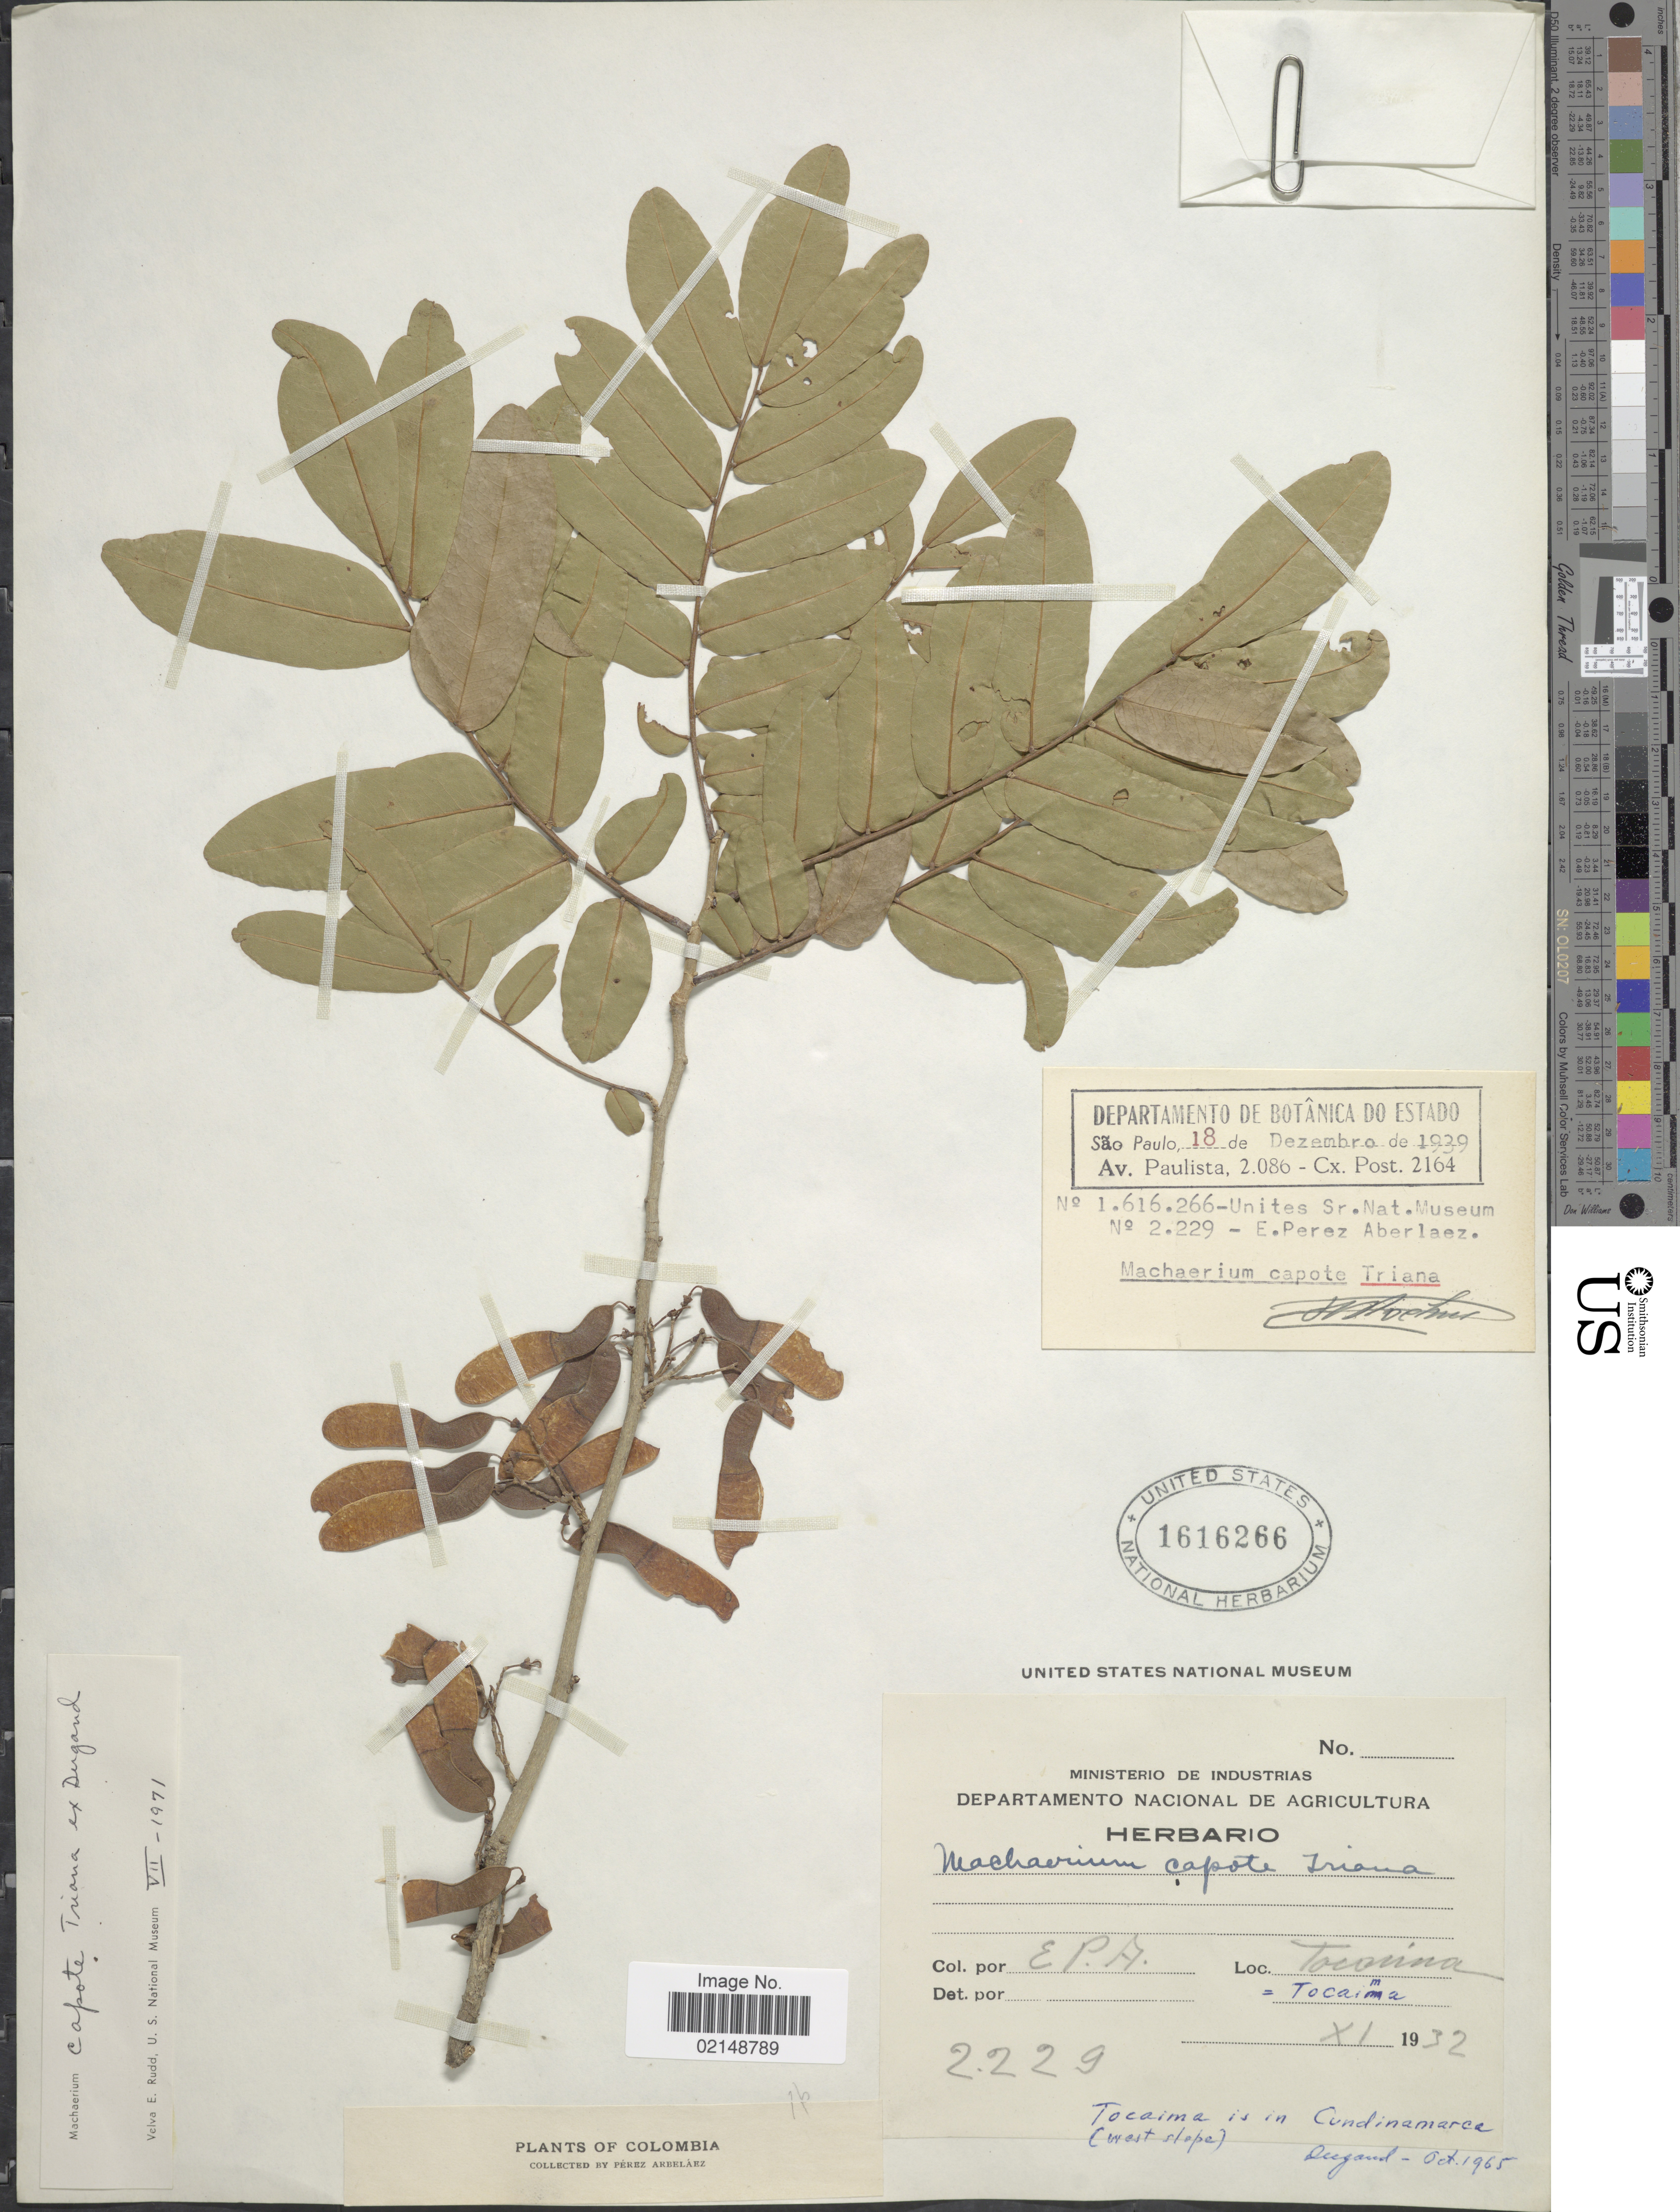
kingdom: Plantae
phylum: Tracheophyta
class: Magnoliopsida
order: Fabales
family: Fabaceae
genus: Machaerium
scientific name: Machaerium capote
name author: Triana ex Dugand G.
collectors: E. Pérez Arbeláez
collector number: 2229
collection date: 1932-11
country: Colombia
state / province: Cundinamarca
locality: Tocaima, west slope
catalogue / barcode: US 1616266